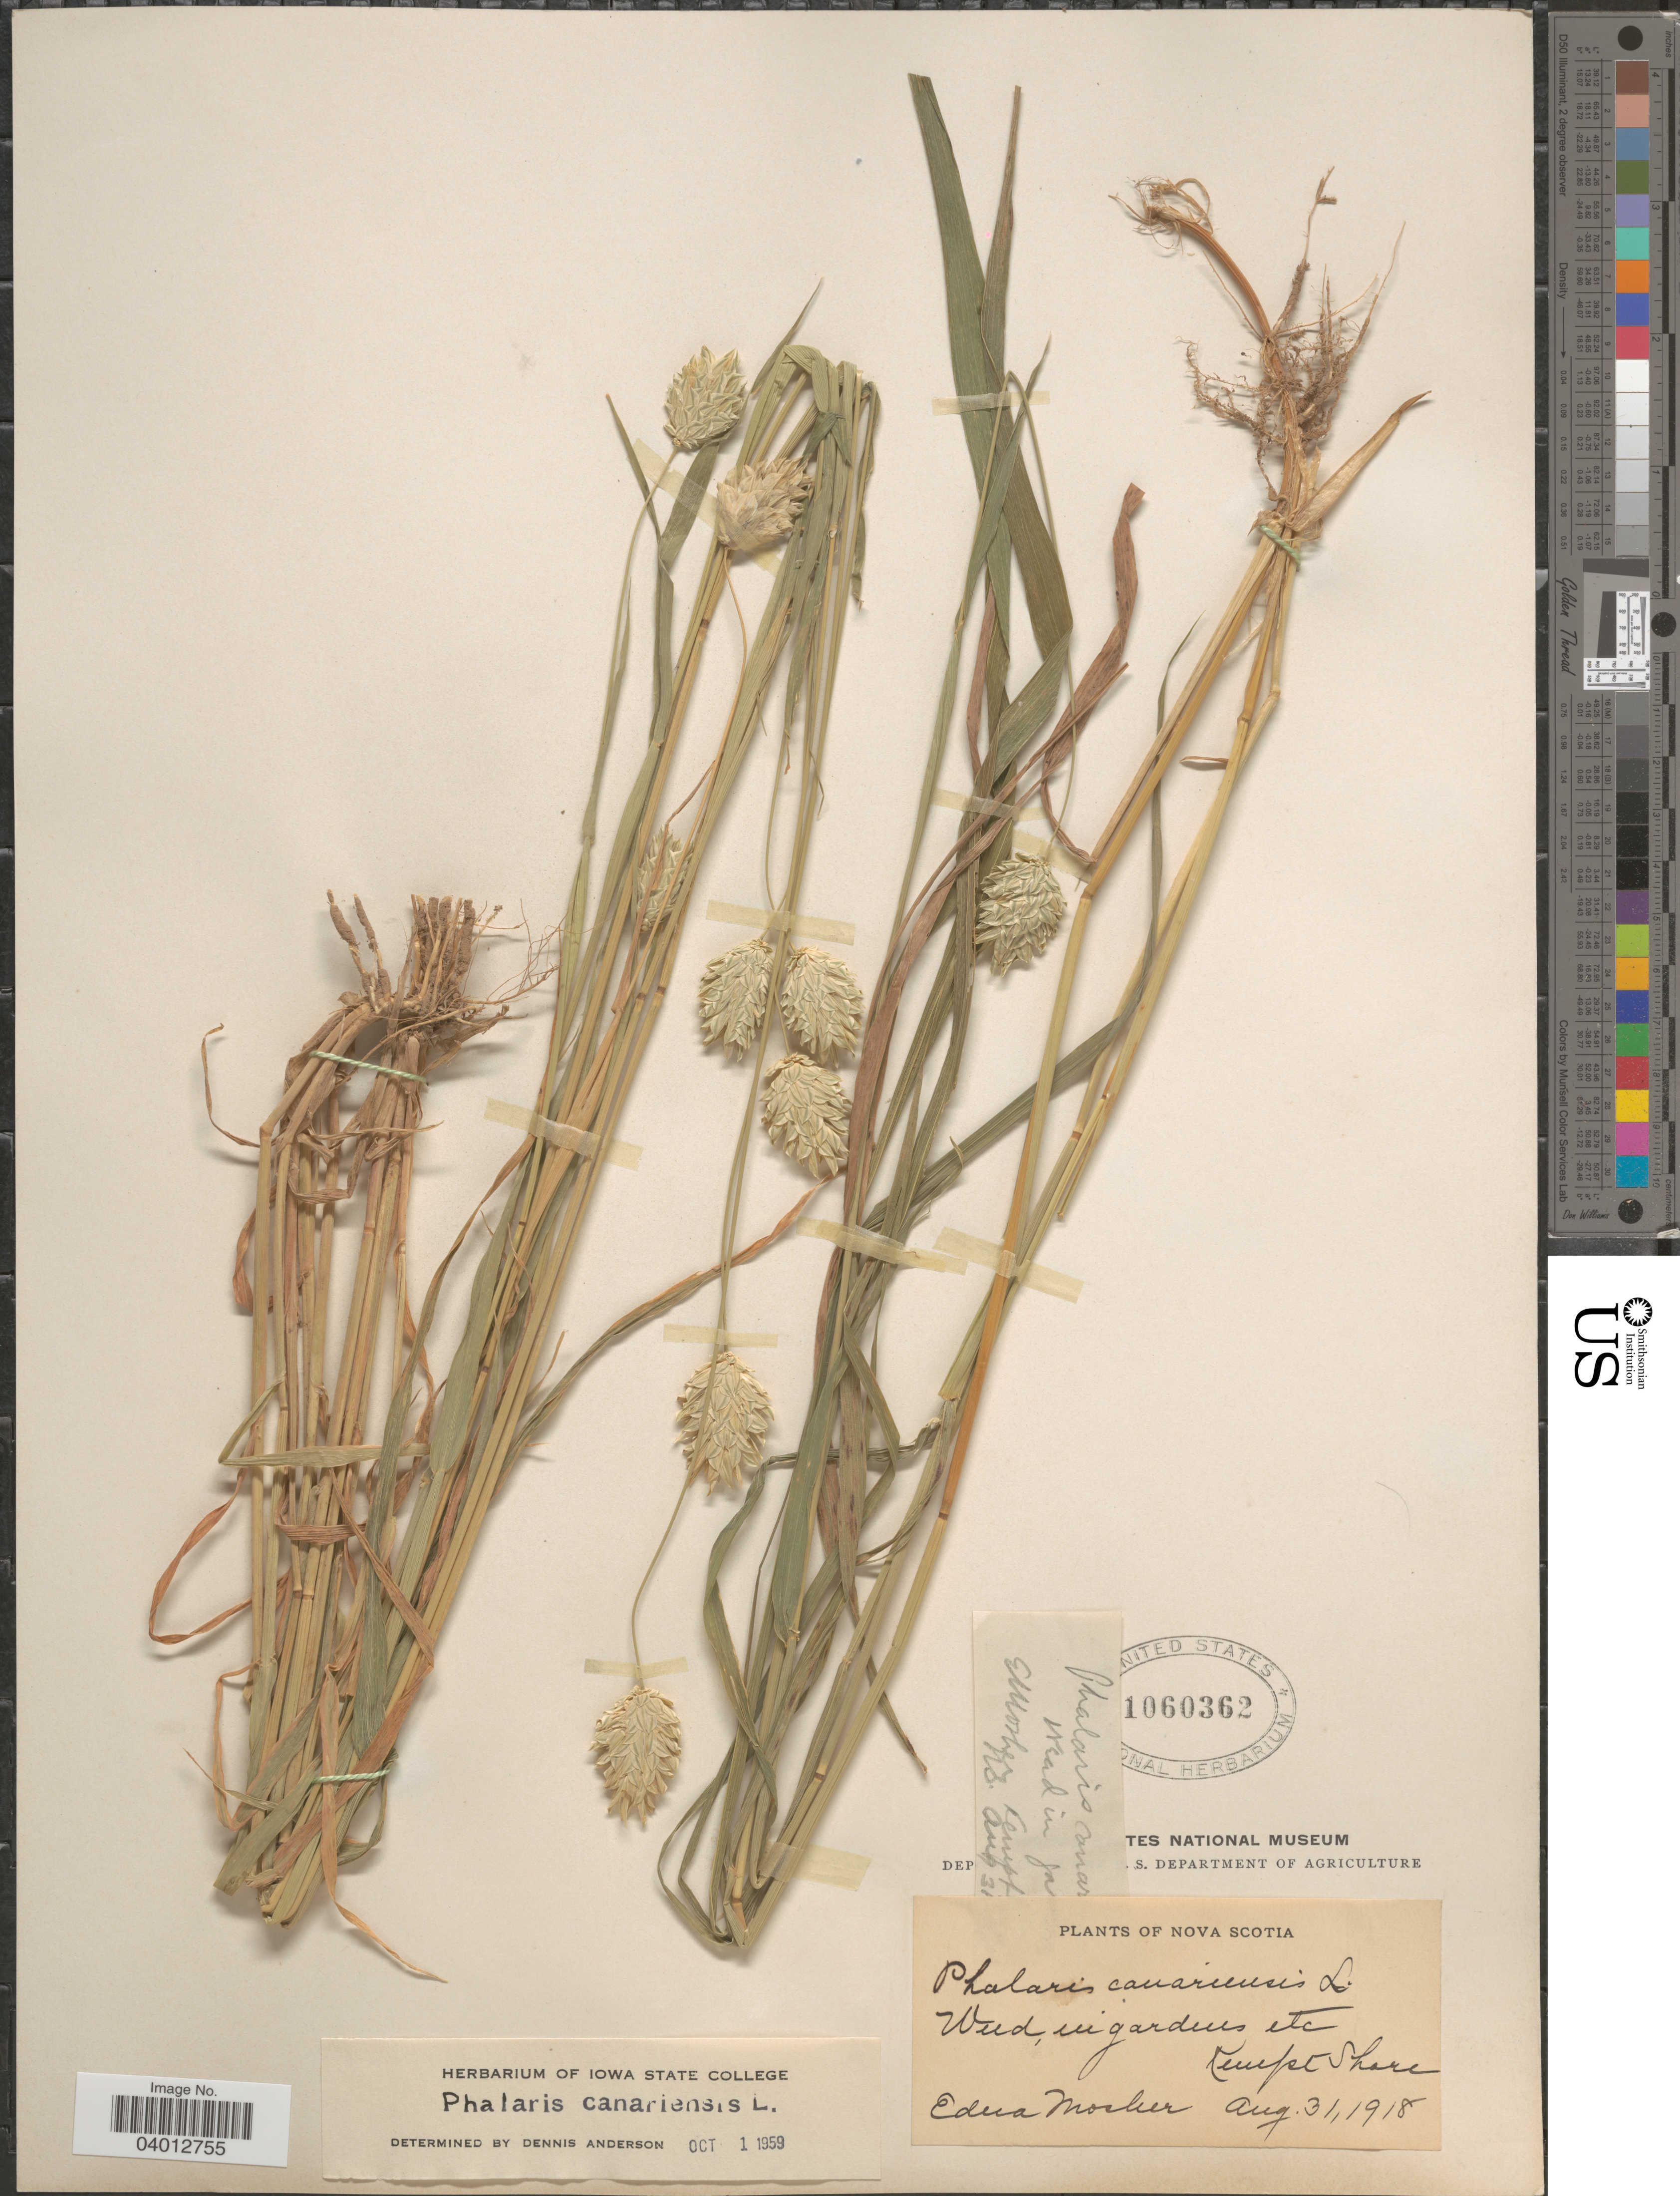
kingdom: Plantae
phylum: Tracheophyta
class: Liliopsida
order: Poales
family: Poaceae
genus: Phalaris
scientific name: Phalaris canariensis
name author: L.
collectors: E. Mosher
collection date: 1918-08-31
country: Canada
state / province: Nova Scotia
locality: Kempt Shore.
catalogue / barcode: US 1060362